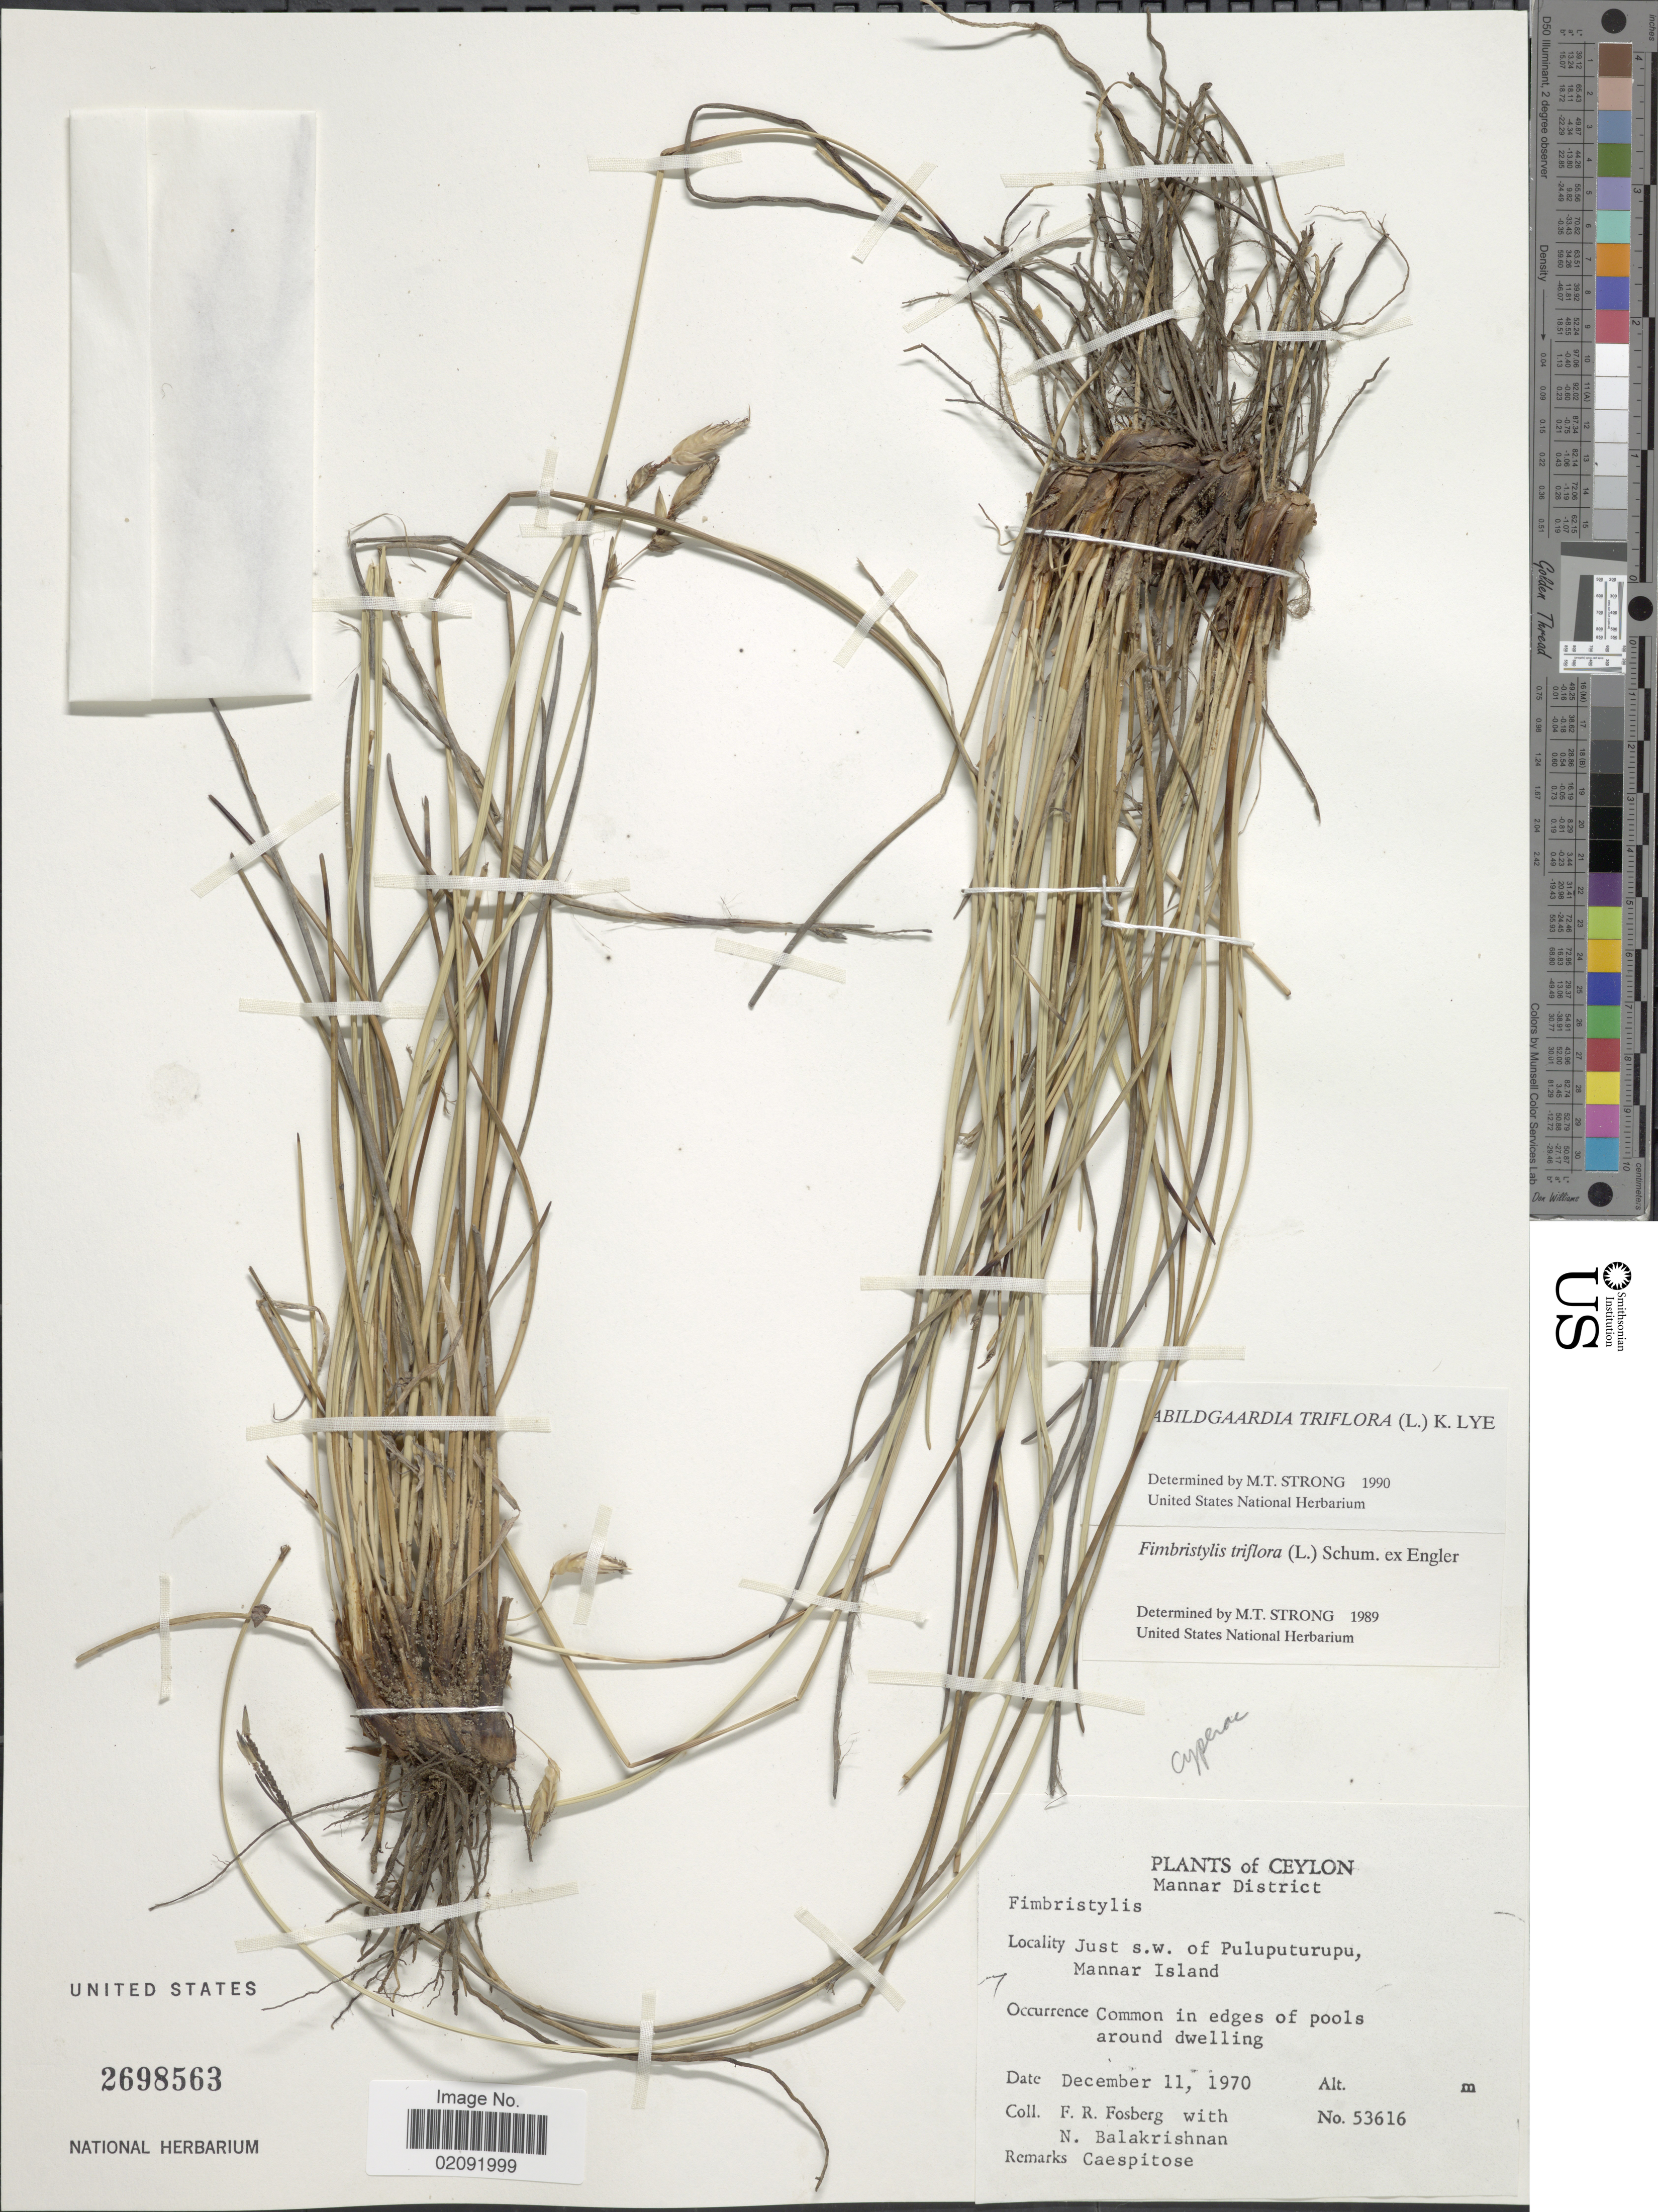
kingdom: Plantae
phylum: Tracheophyta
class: Liliopsida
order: Poales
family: Cyperaceae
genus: Abildgaardia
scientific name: Abildgaardia triflora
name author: (L.) Abeyw.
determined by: Strong, Mark T., (BOT), Smithsonian Institution - National Museum of Natural History (UNITED STATES)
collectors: F. R. Fosberg & N. Balakrishnan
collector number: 53616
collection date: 1970-12-11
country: Sri Lanka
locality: Ceylon, Mannar District, Just s.w. of Puluputurupu, Mannar Island, in edges of pools around dwelling.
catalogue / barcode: US 2698563